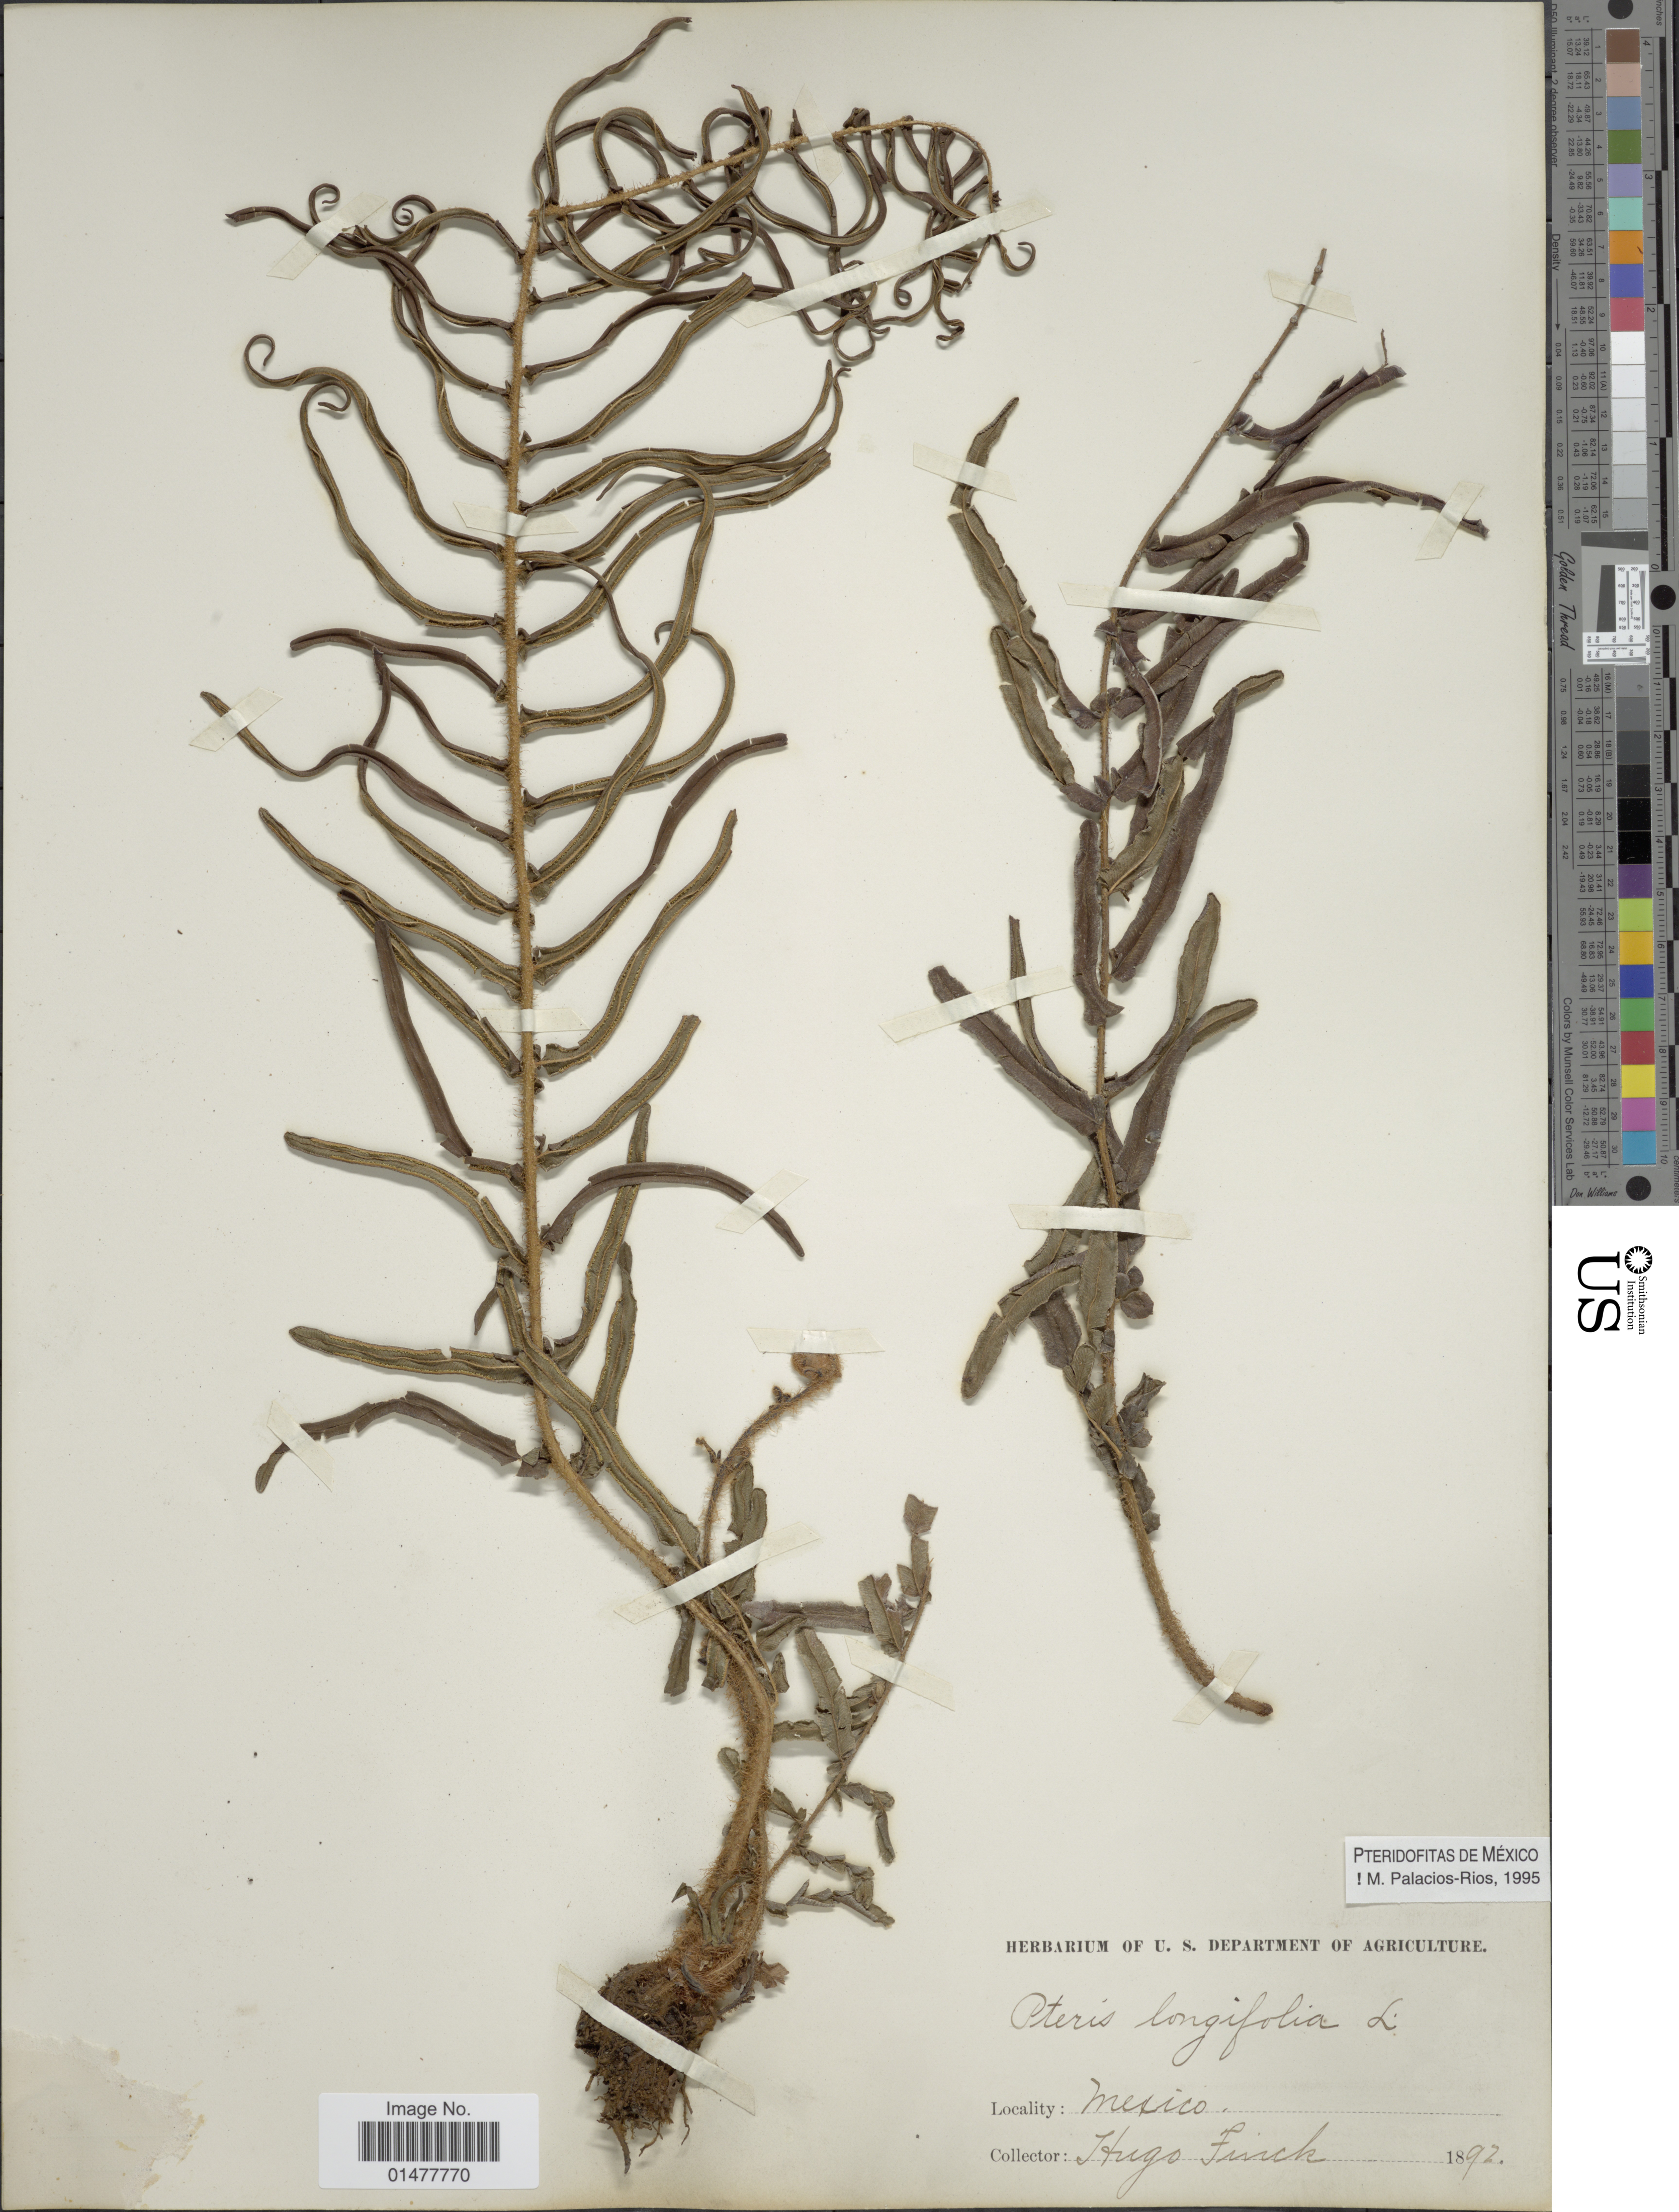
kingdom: Plantae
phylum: Tracheophyta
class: Polypodiopsida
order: Polypodiales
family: Pteridaceae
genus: Pteris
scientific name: Pteris longifolia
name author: L.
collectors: H. Finck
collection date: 1892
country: Mexico